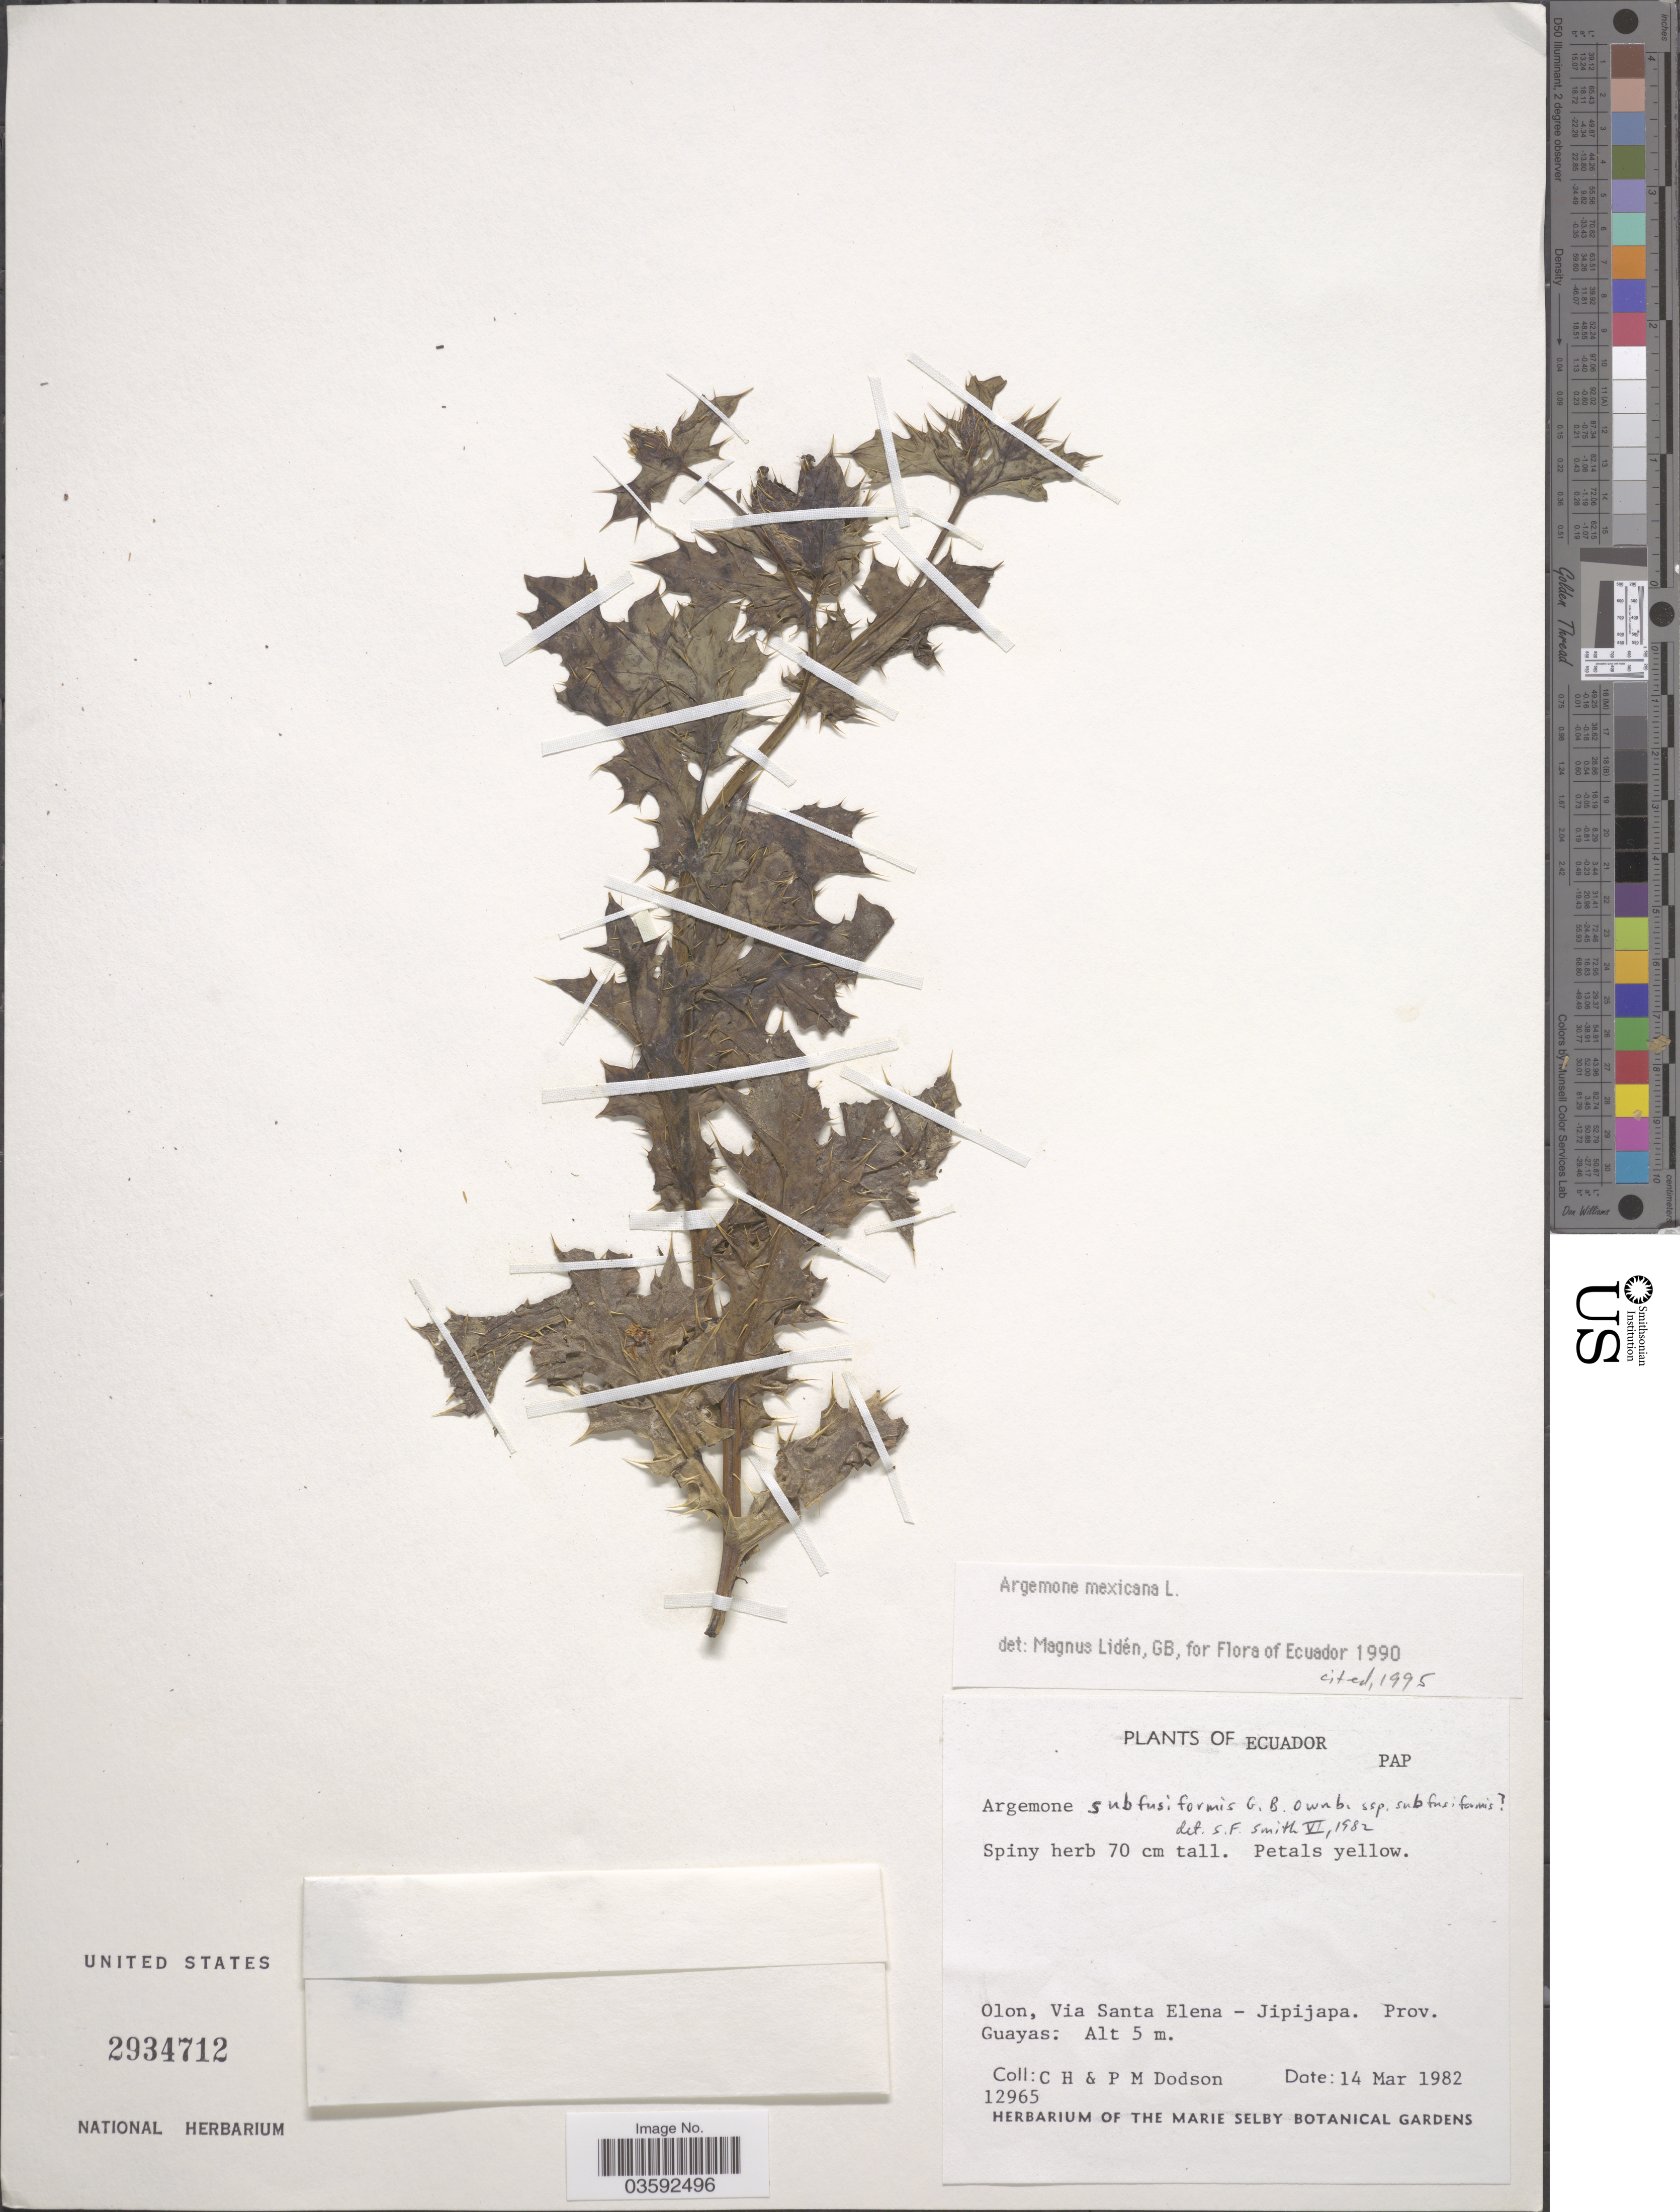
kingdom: Plantae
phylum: Tracheophyta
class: Magnoliopsida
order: Ranunculales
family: Papaveraceae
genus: Argemone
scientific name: Argemone mexicana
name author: L.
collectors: C. H. Dodson & P. M. Dodson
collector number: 12965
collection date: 1982-03-14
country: Ecuador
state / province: Guayas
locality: Olon, Via Santa Elena - Jipijapa.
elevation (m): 5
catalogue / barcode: US 2934712